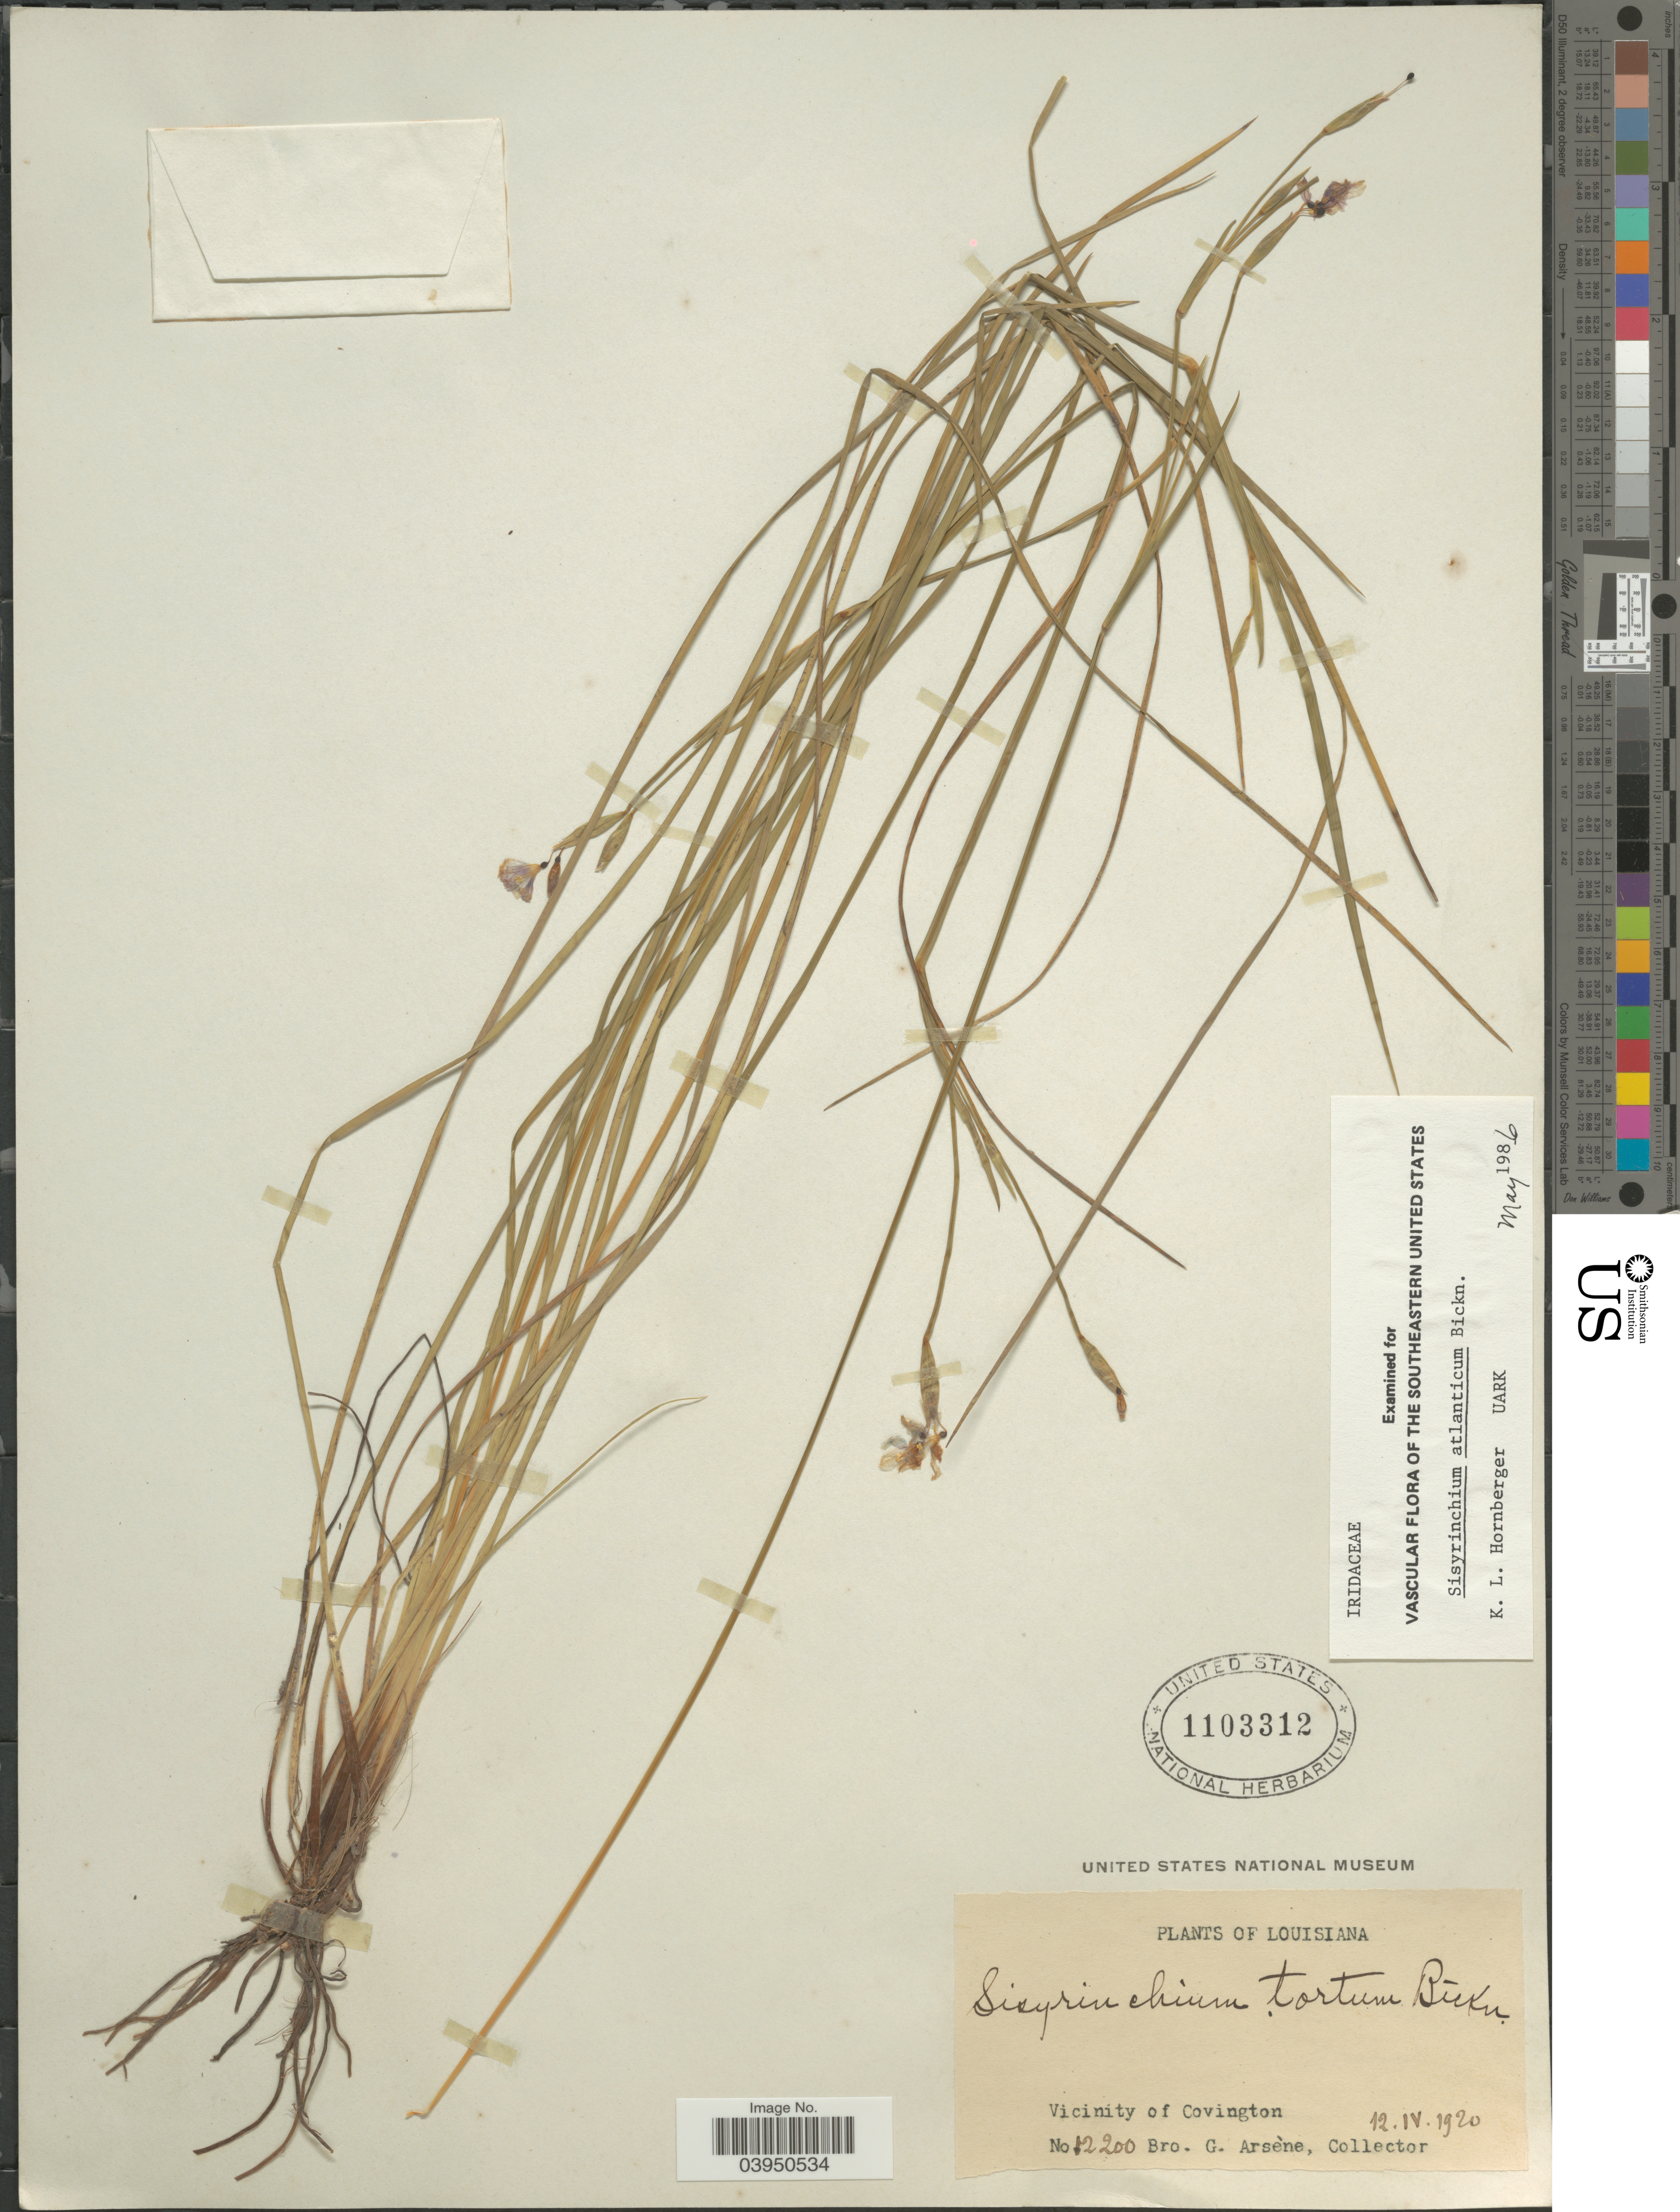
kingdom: Plantae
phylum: Tracheophyta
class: Liliopsida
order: Asparagales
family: Iridaceae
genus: Sisyrinchium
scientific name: Sisyrinchium atlanticum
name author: E.P. Bicknell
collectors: Bro. G. Arsène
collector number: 12200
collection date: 1920-04-12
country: United States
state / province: Louisiana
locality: Vicinity of Covington.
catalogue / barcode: US 1103312